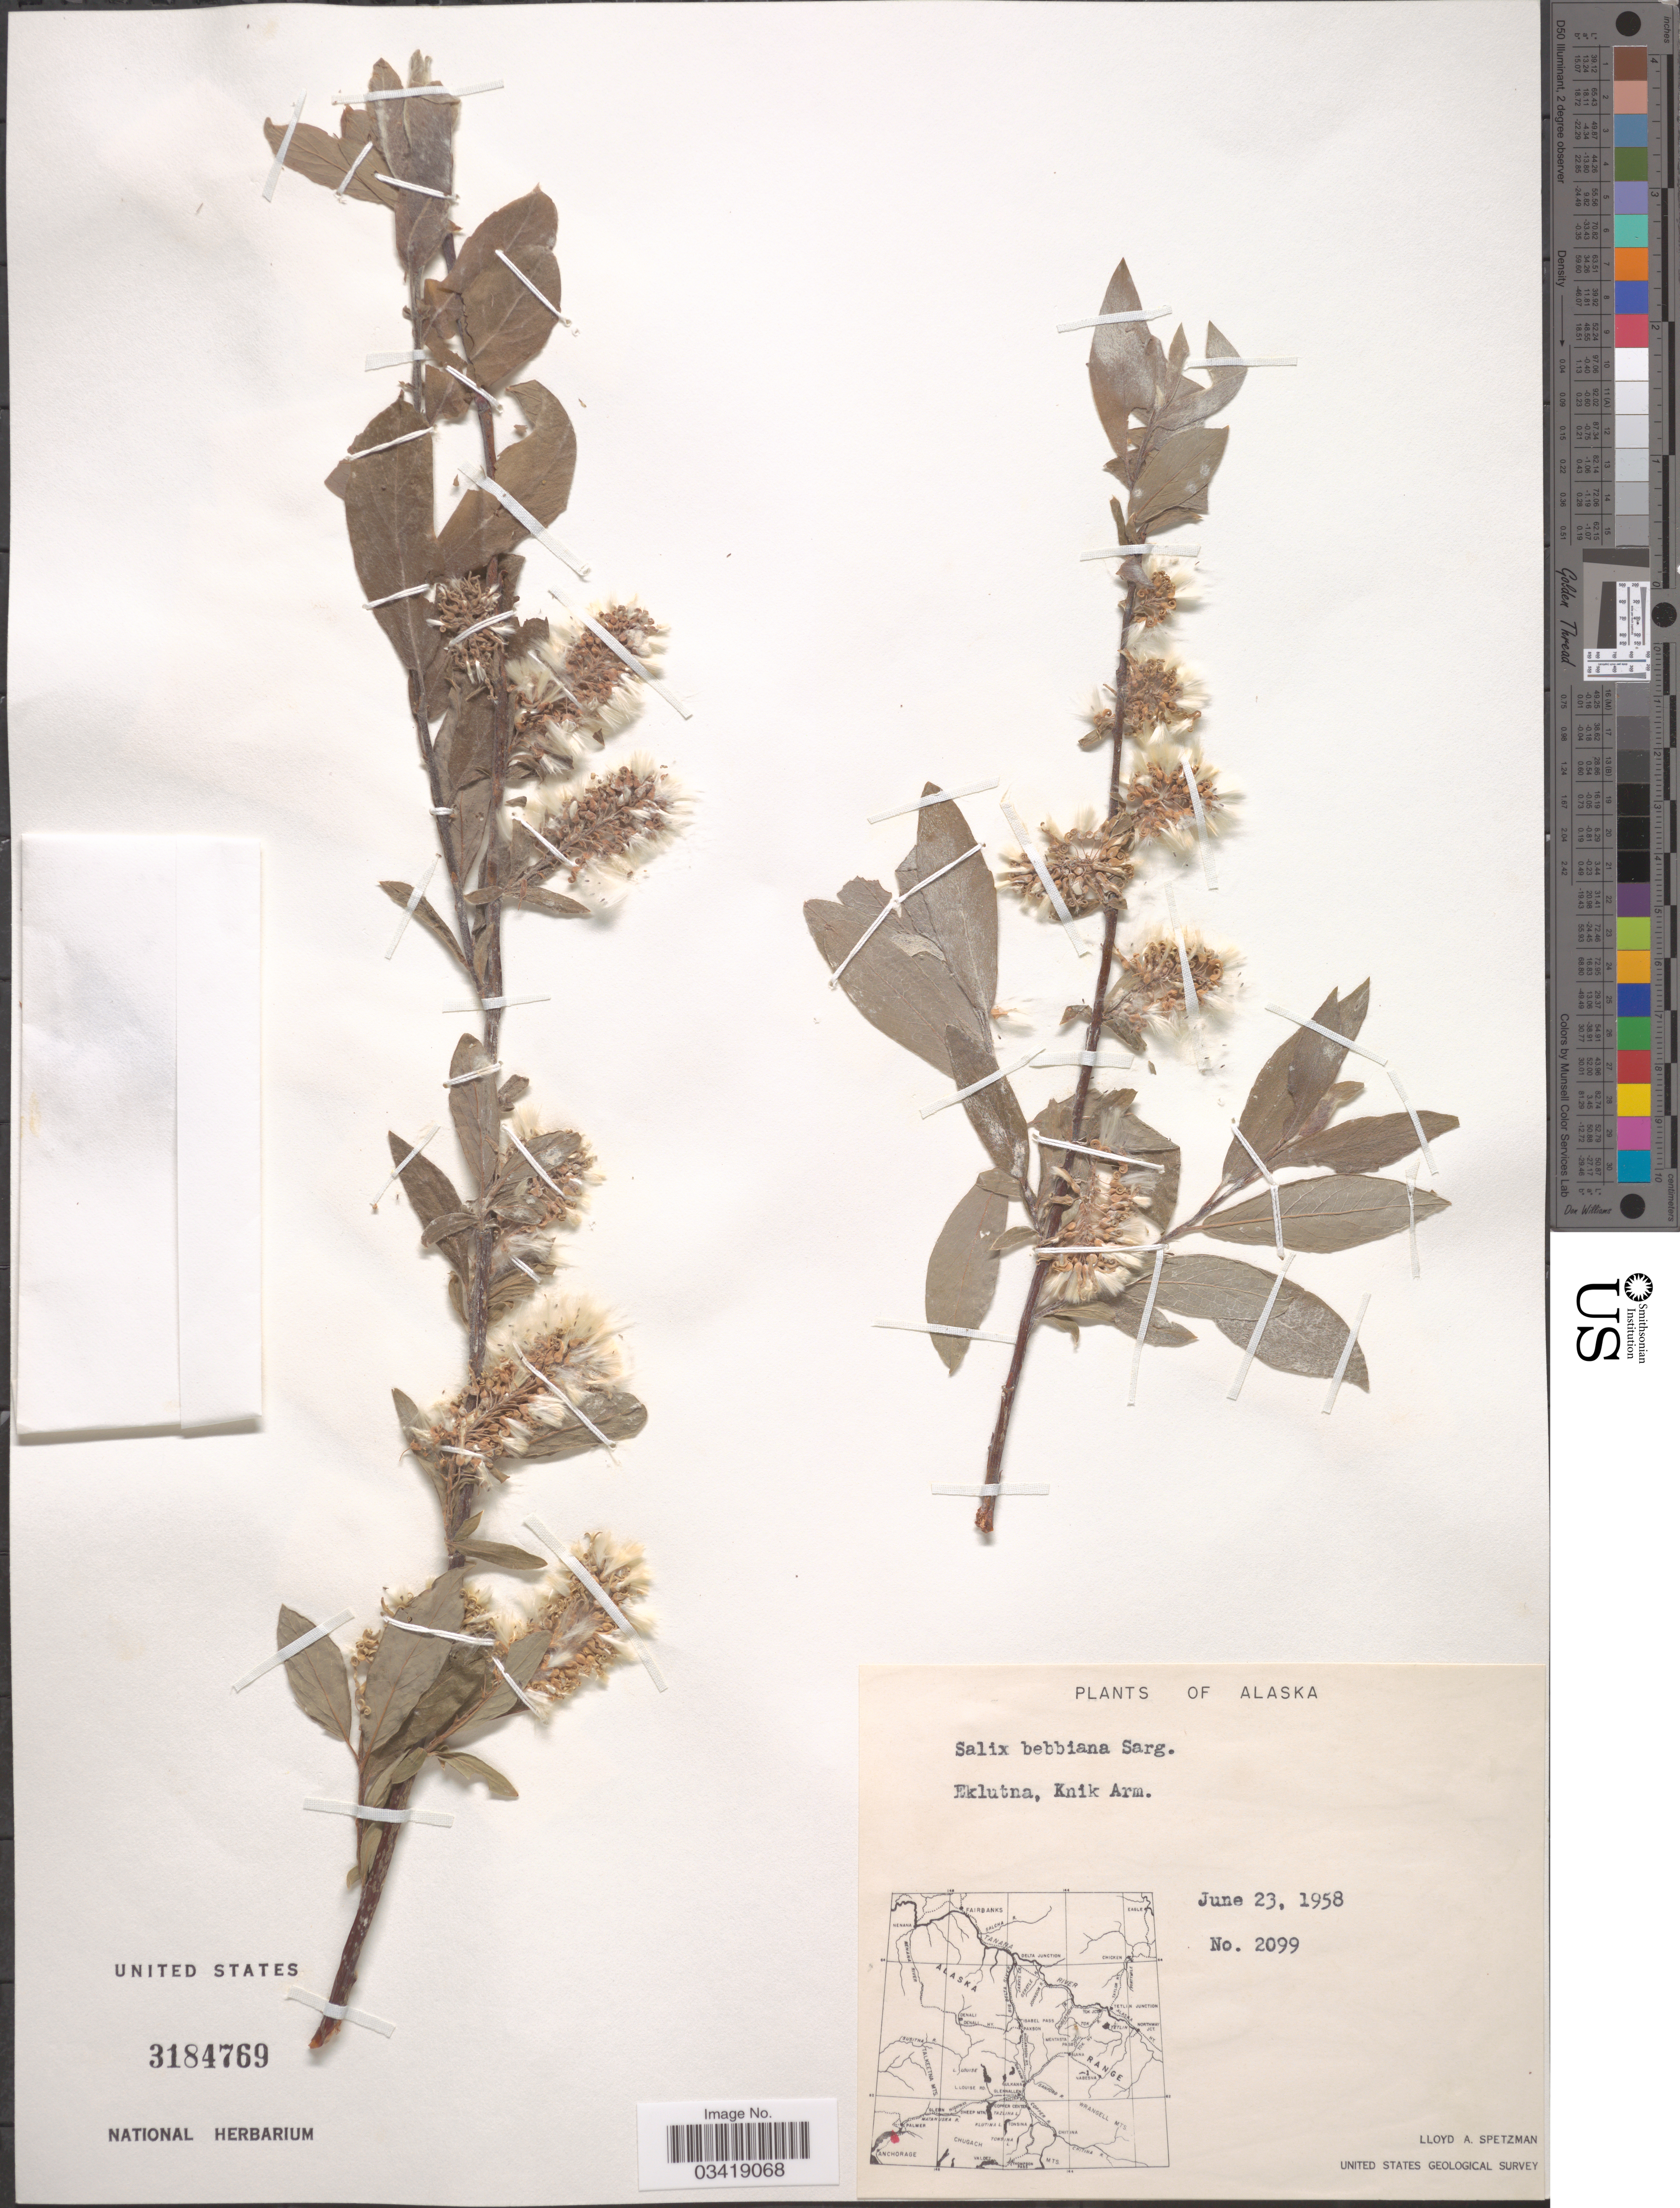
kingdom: Plantae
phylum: Tracheophyta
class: Magnoliopsida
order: Malpighiales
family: Salicaceae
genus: Salix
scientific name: Salix bebbiana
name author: Sarg.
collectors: L. Spetzman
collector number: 2099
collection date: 1958-06-23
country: United States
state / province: Alaska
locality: Eklutna, Knik Arm.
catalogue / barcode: US 3184769